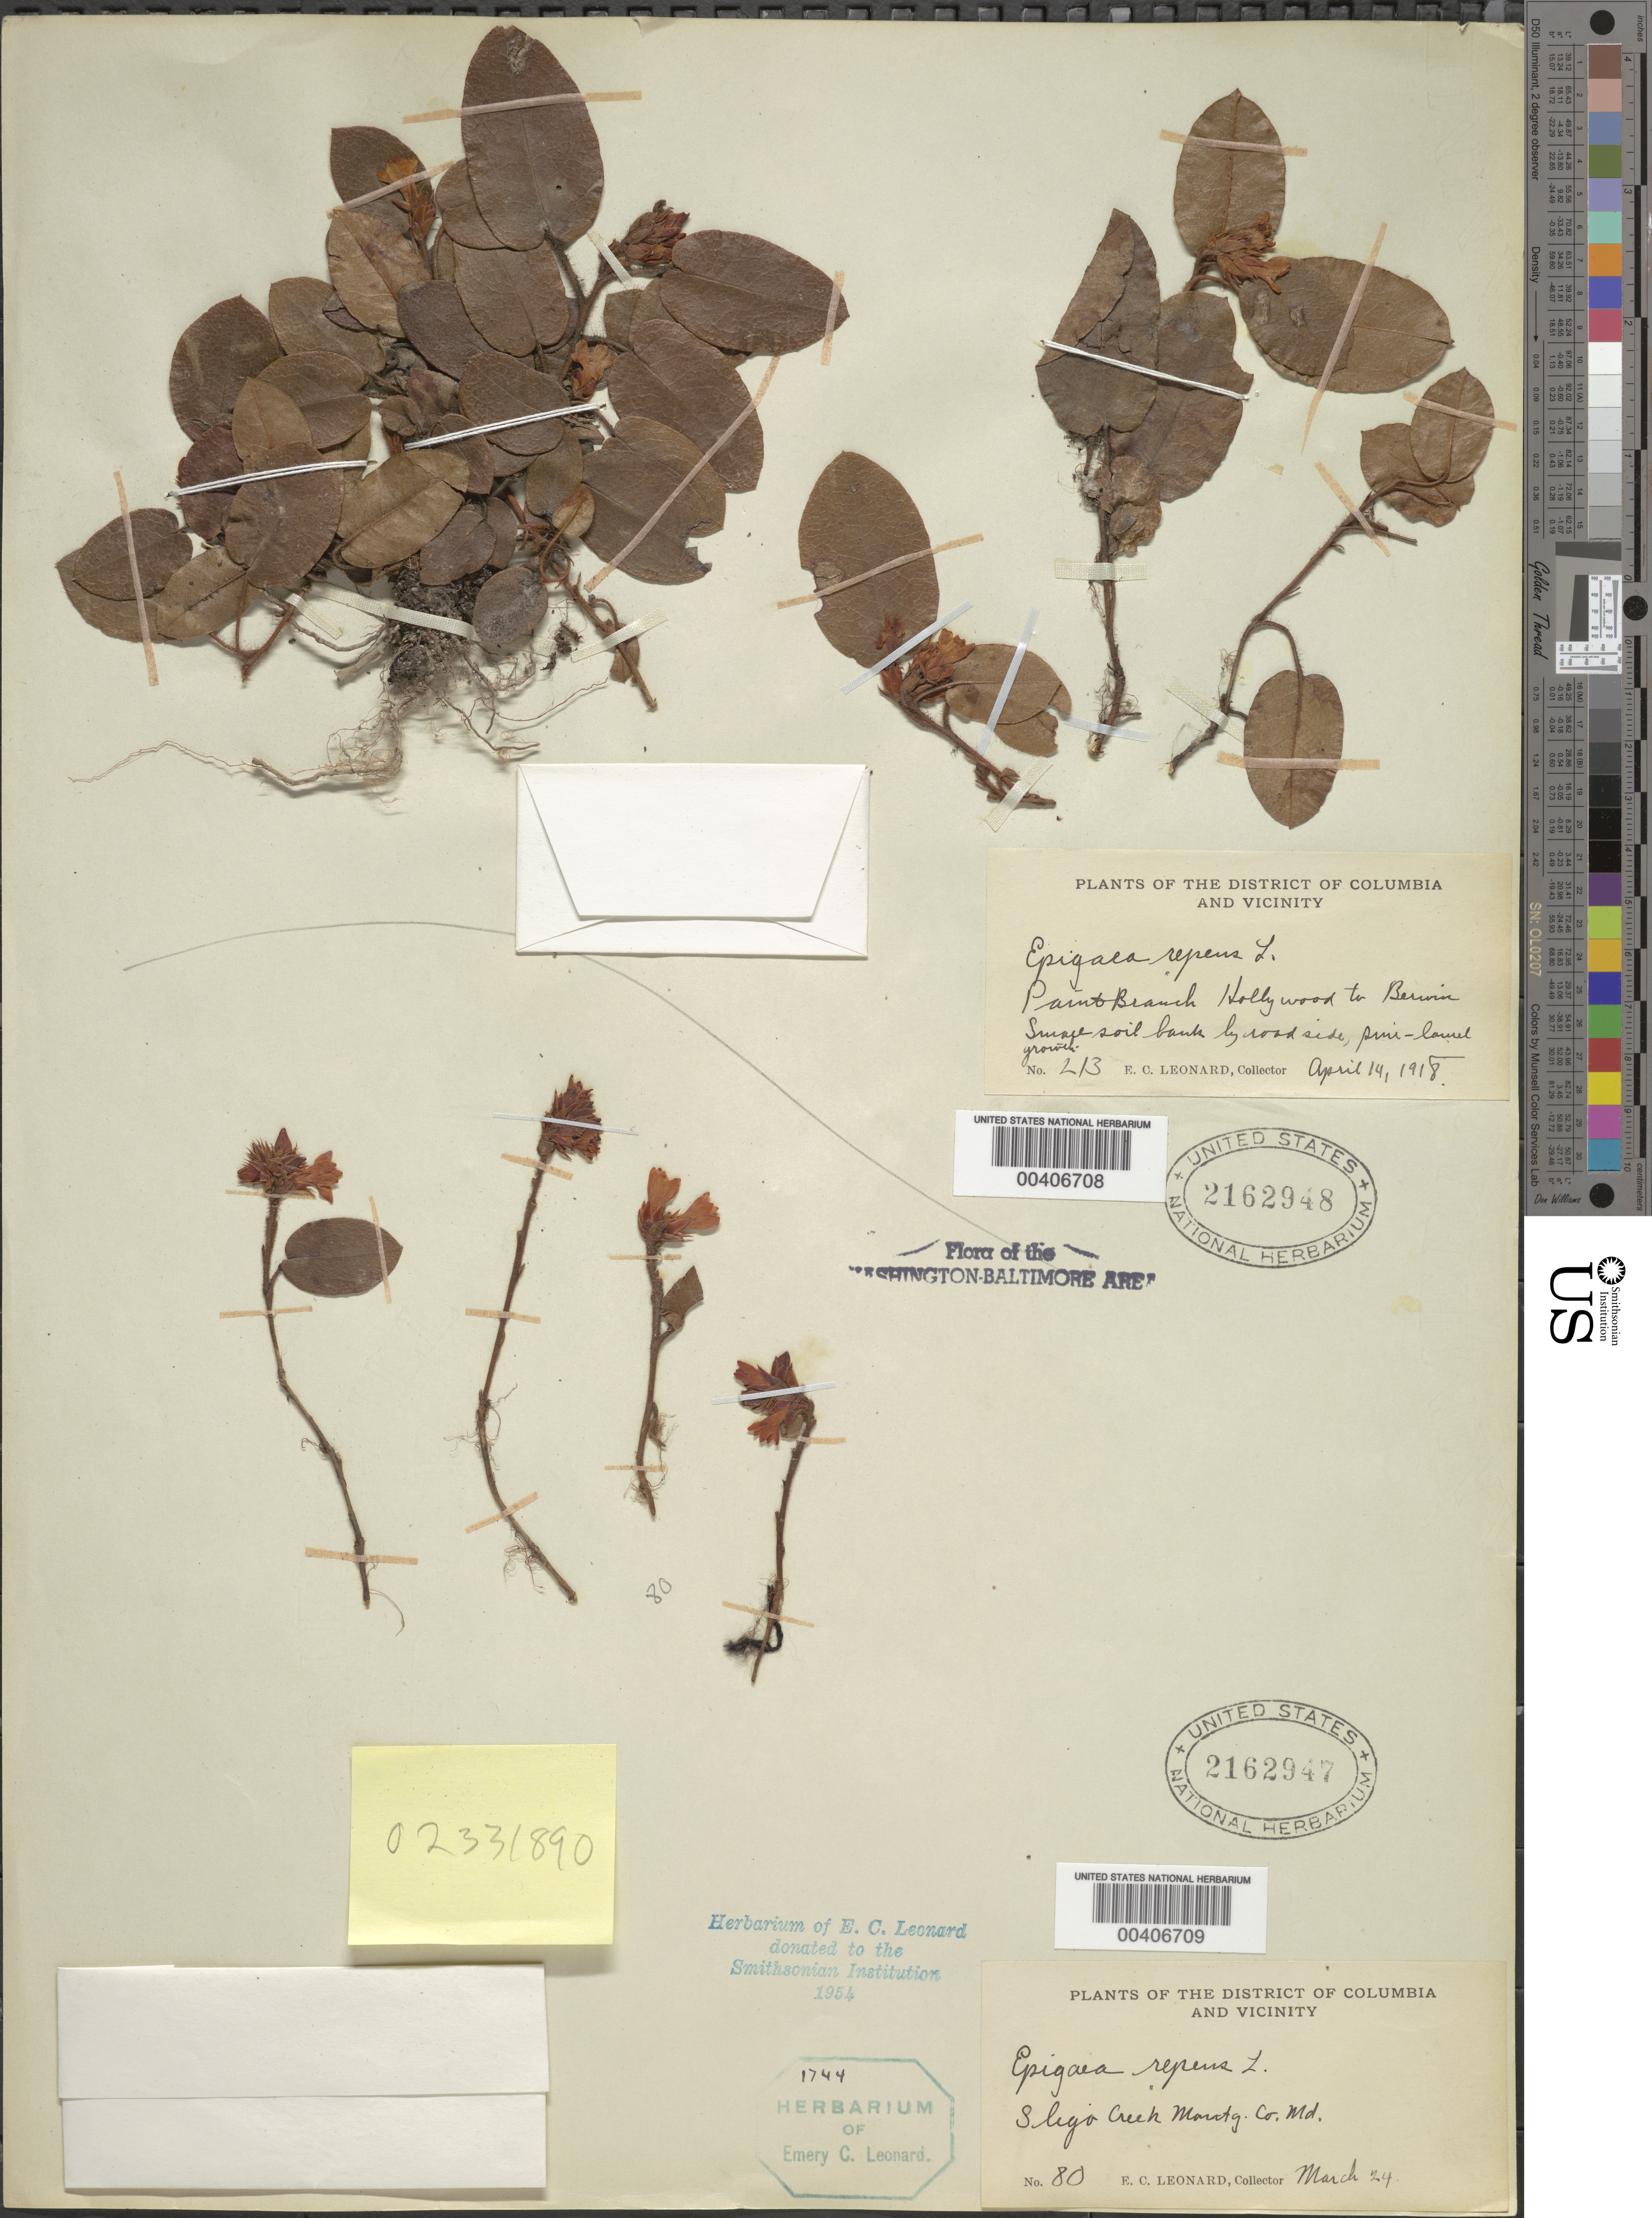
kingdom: Plantae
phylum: Tracheophyta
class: Magnoliopsida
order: Ericales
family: Ericaceae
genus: Epigaea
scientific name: Epigaea repens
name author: L.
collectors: E. C. Leonard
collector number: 213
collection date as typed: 14 --- 1918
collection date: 1918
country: United States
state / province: Maryland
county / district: Prince George's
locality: Paint Branch Hollywood to Berwyn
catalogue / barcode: US 2162948